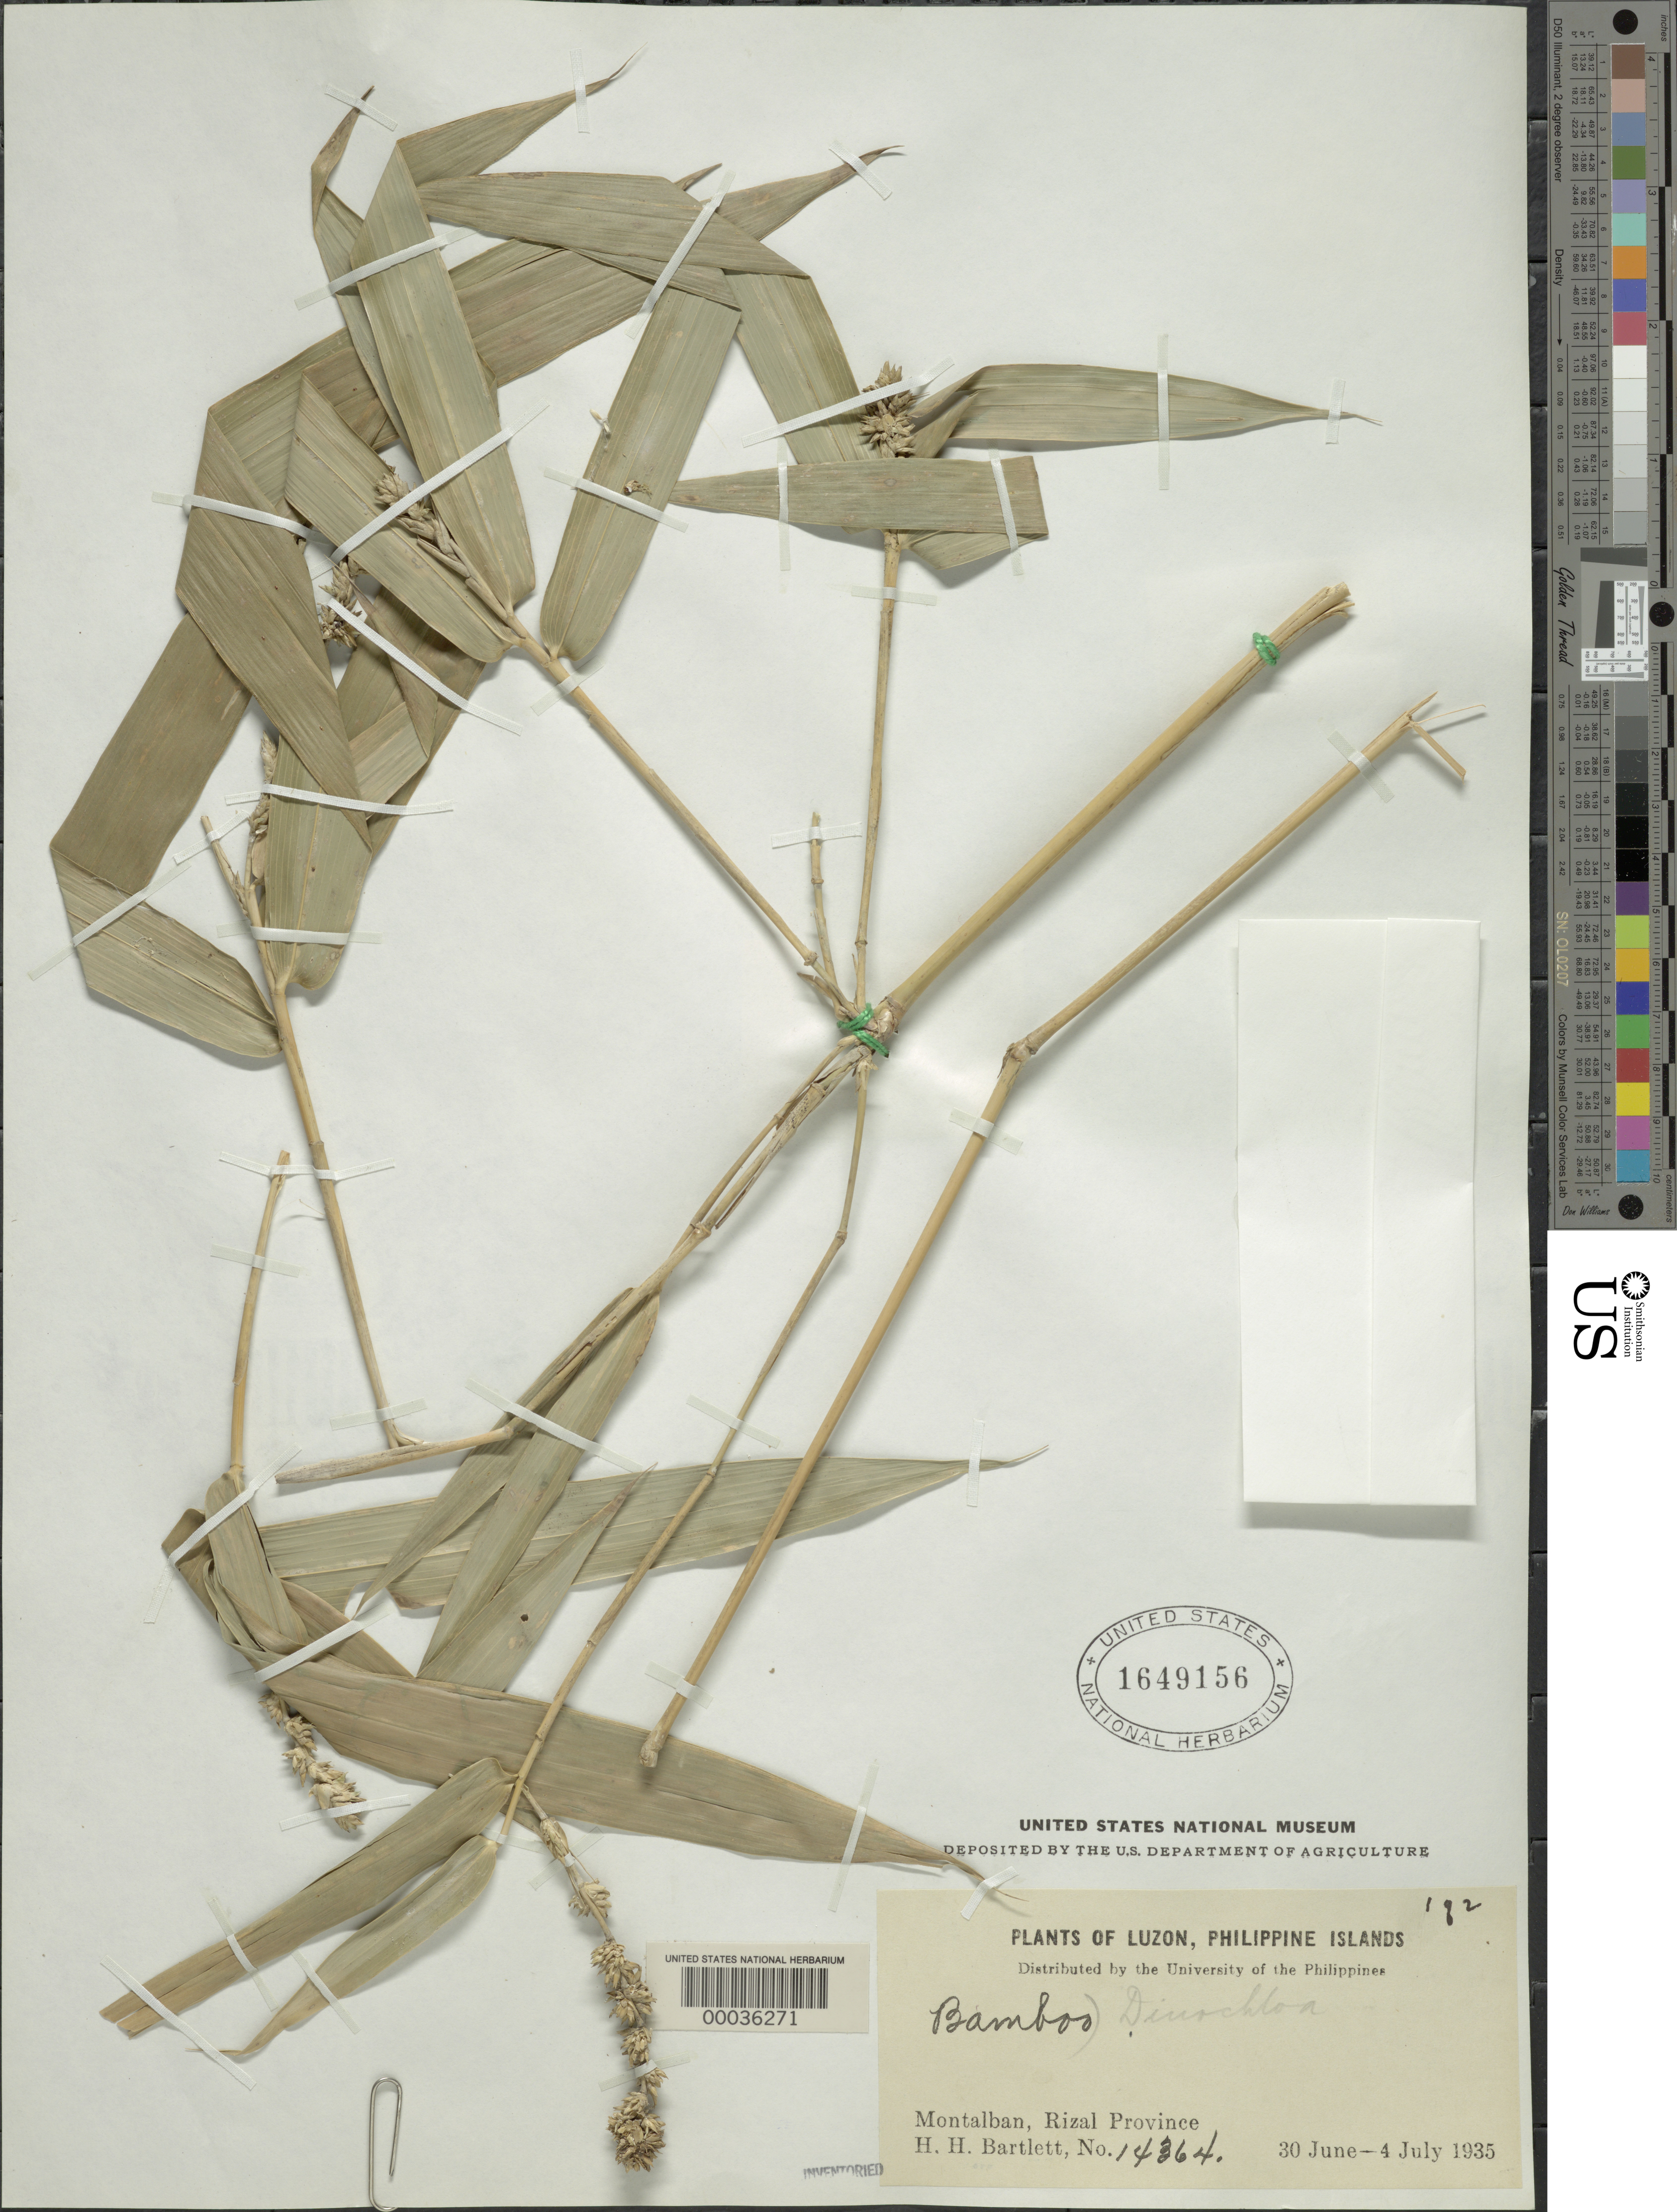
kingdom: Plantae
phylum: Tracheophyta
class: Liliopsida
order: Poales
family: Poaceae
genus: Dinochloa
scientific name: Dinochloa sp.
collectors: H. H. Bartlett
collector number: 14364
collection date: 1935-06-30/1935-07-04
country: Philippines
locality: Luzon. Montalban, Rizal Province.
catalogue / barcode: US 1649156